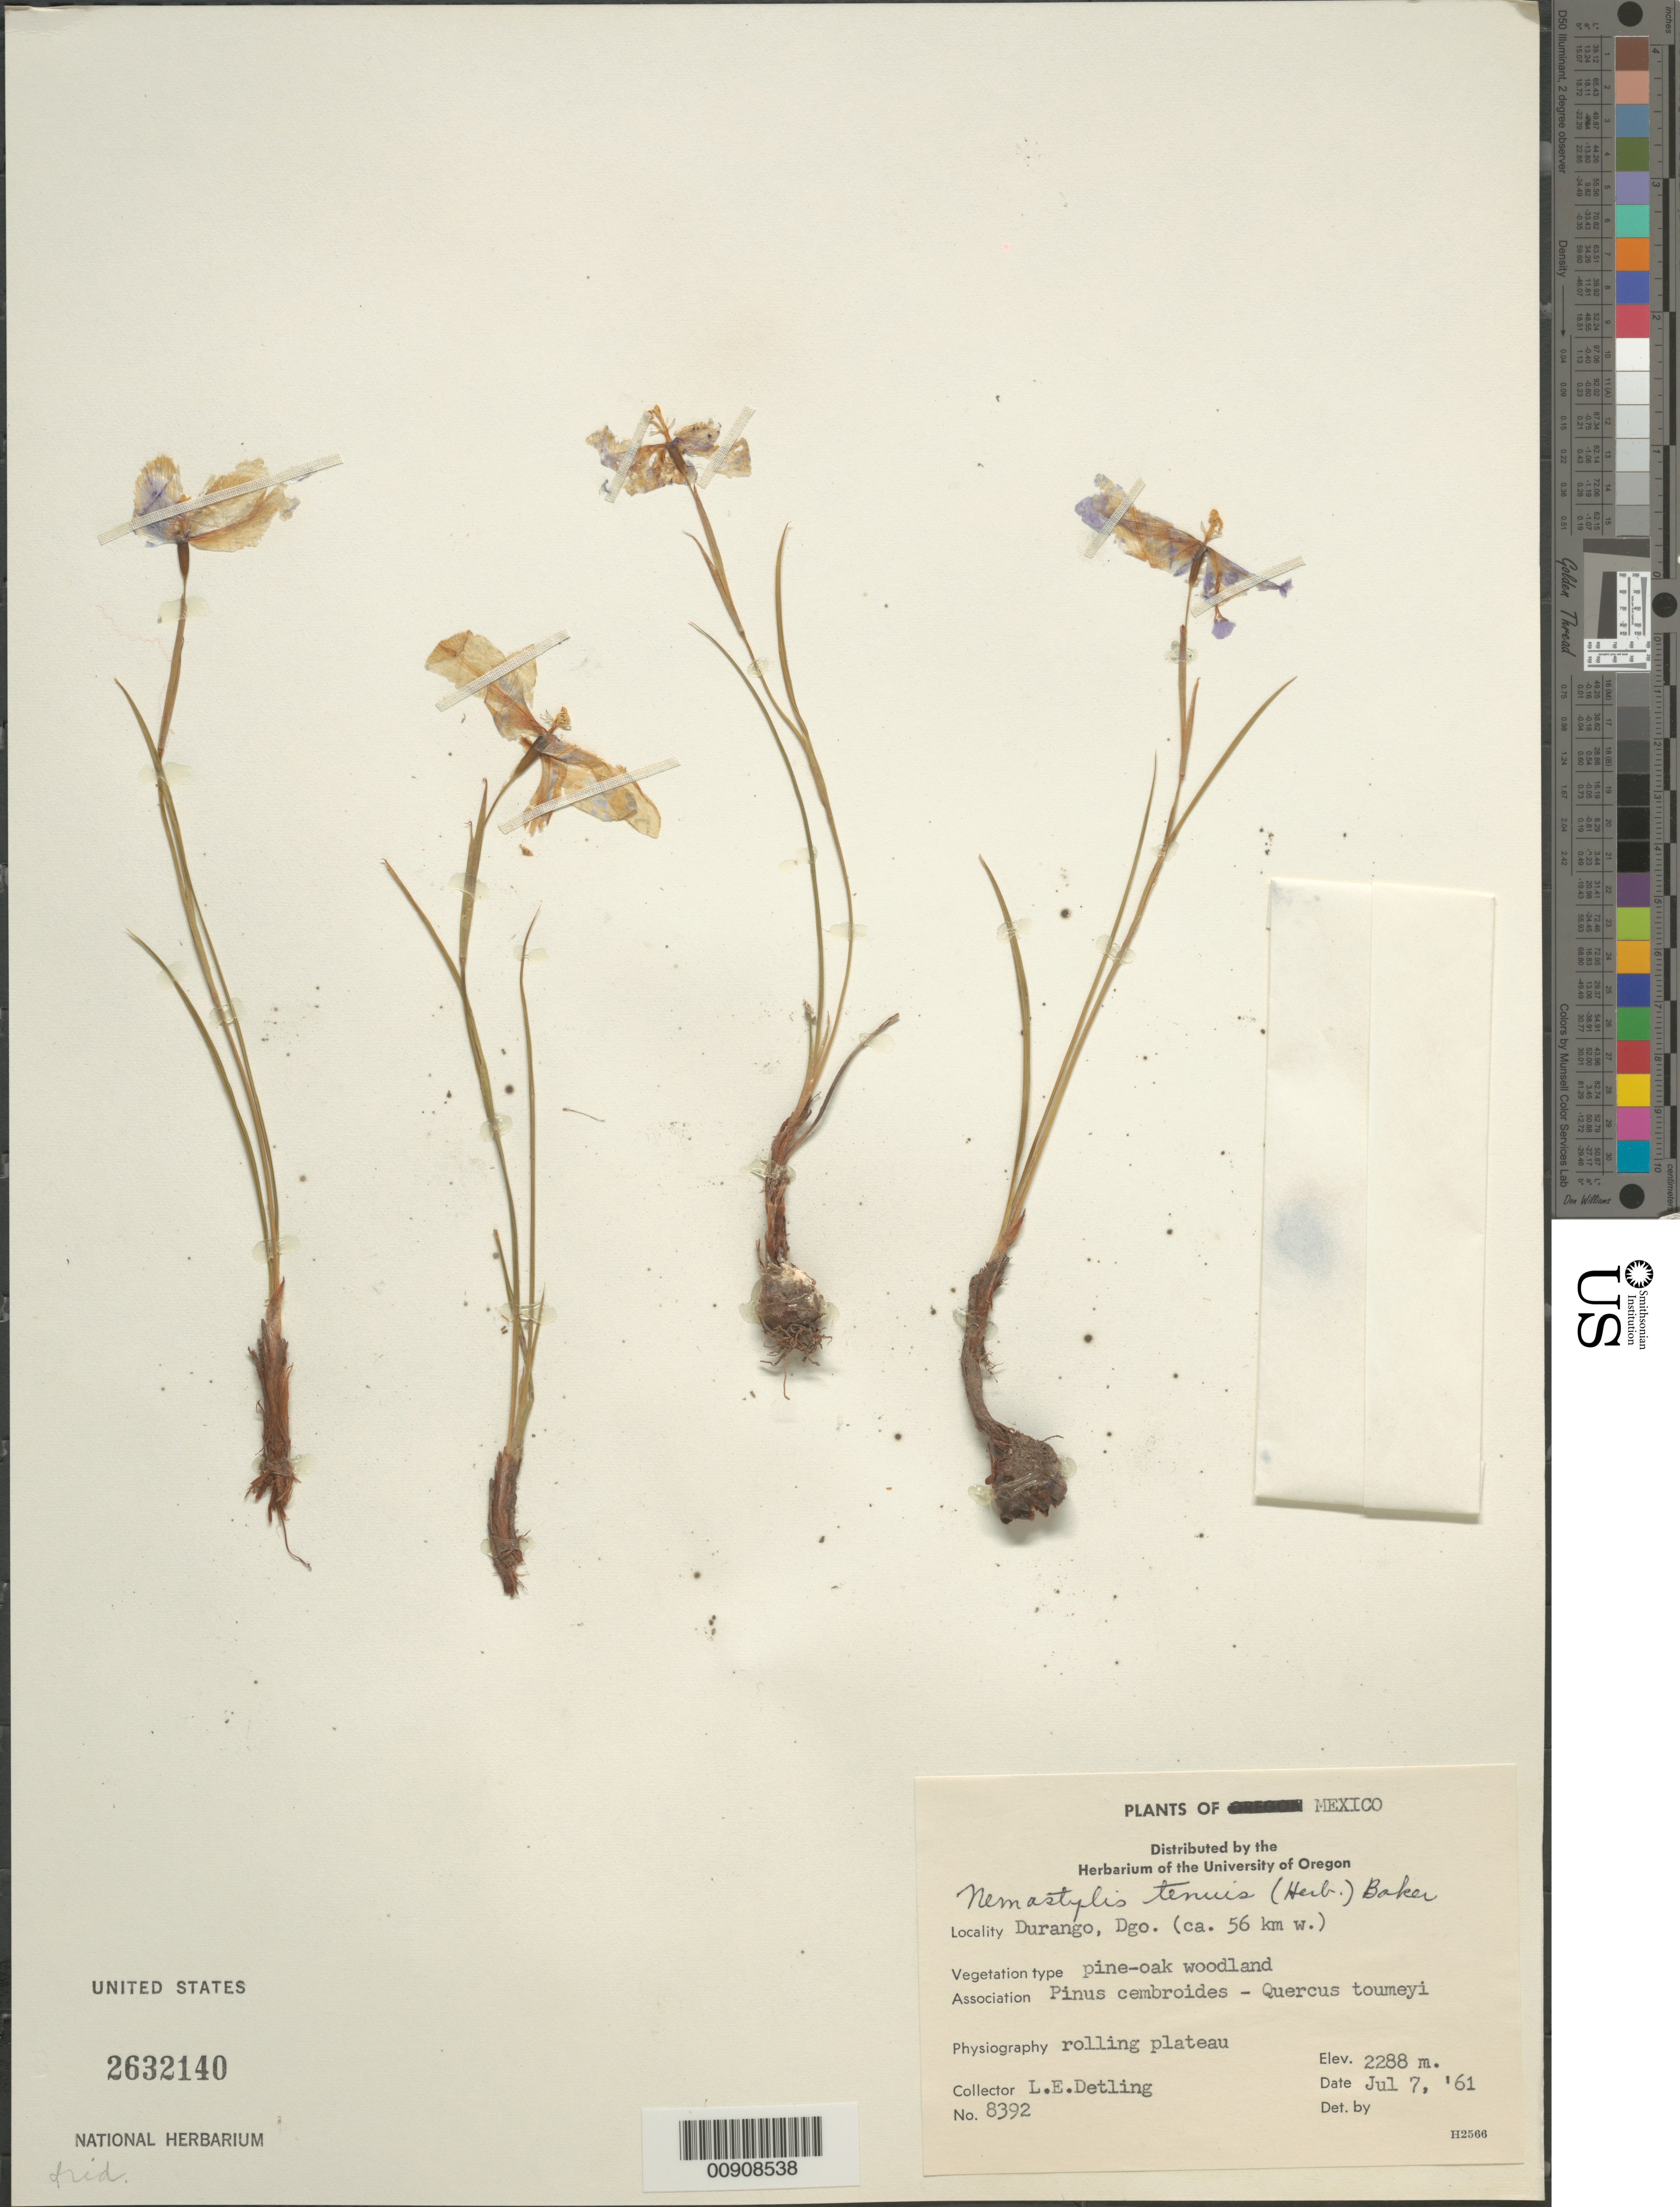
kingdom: Plantae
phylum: Tracheophyta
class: Liliopsida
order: Asparagales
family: Iridaceae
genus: Nemastylis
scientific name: Nemastylis tenuis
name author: (Herb.) S. Watson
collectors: L. E. Detling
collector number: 8392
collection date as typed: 07 Jul 1961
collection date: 1961-07-07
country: Mexico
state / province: Durango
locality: Durango, Dgo. (ca. 56 km. W)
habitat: Rolling plateau. Pine-oak woodland. Association Pinus cembroides - Quercus toumeyi.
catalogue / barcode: US 2632140